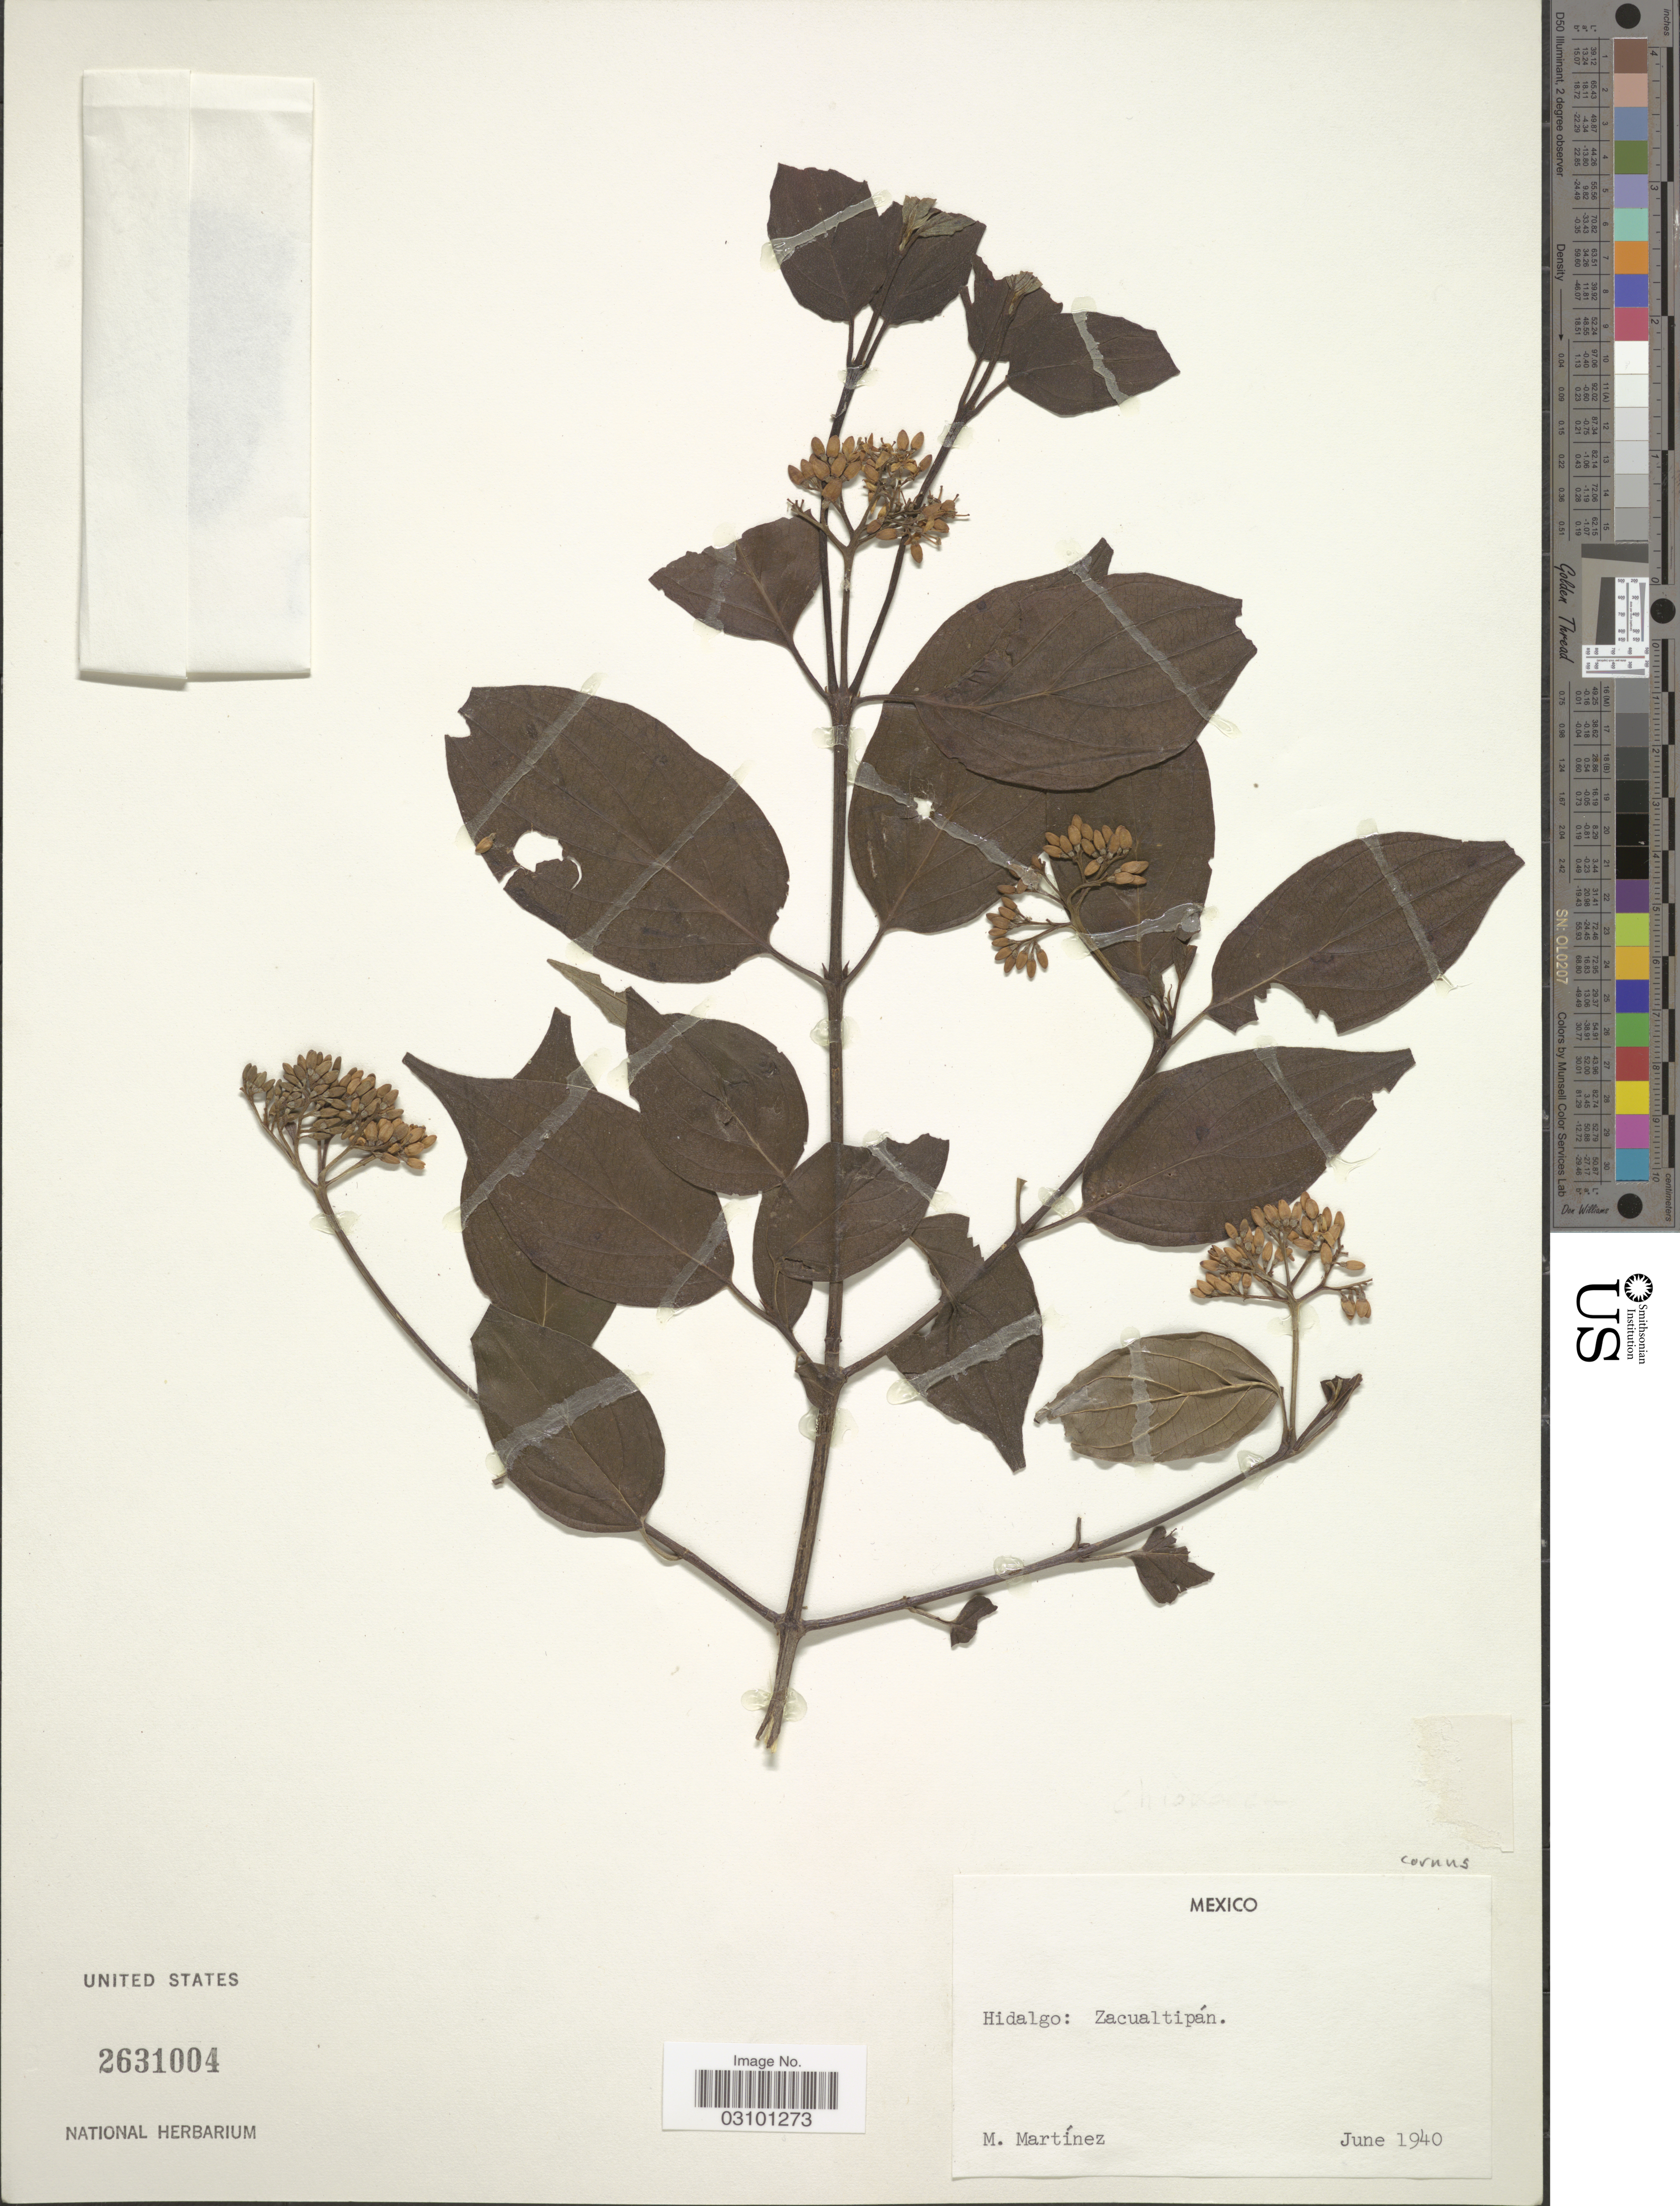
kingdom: Plantae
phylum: Tracheophyta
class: Magnoliopsida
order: Cornales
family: Cornaceae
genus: Cornus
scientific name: Cornus sp.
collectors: M. Martínez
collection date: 1940-06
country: Mexico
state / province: Hidalgo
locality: Zacualtipán.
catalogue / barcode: US 2631004